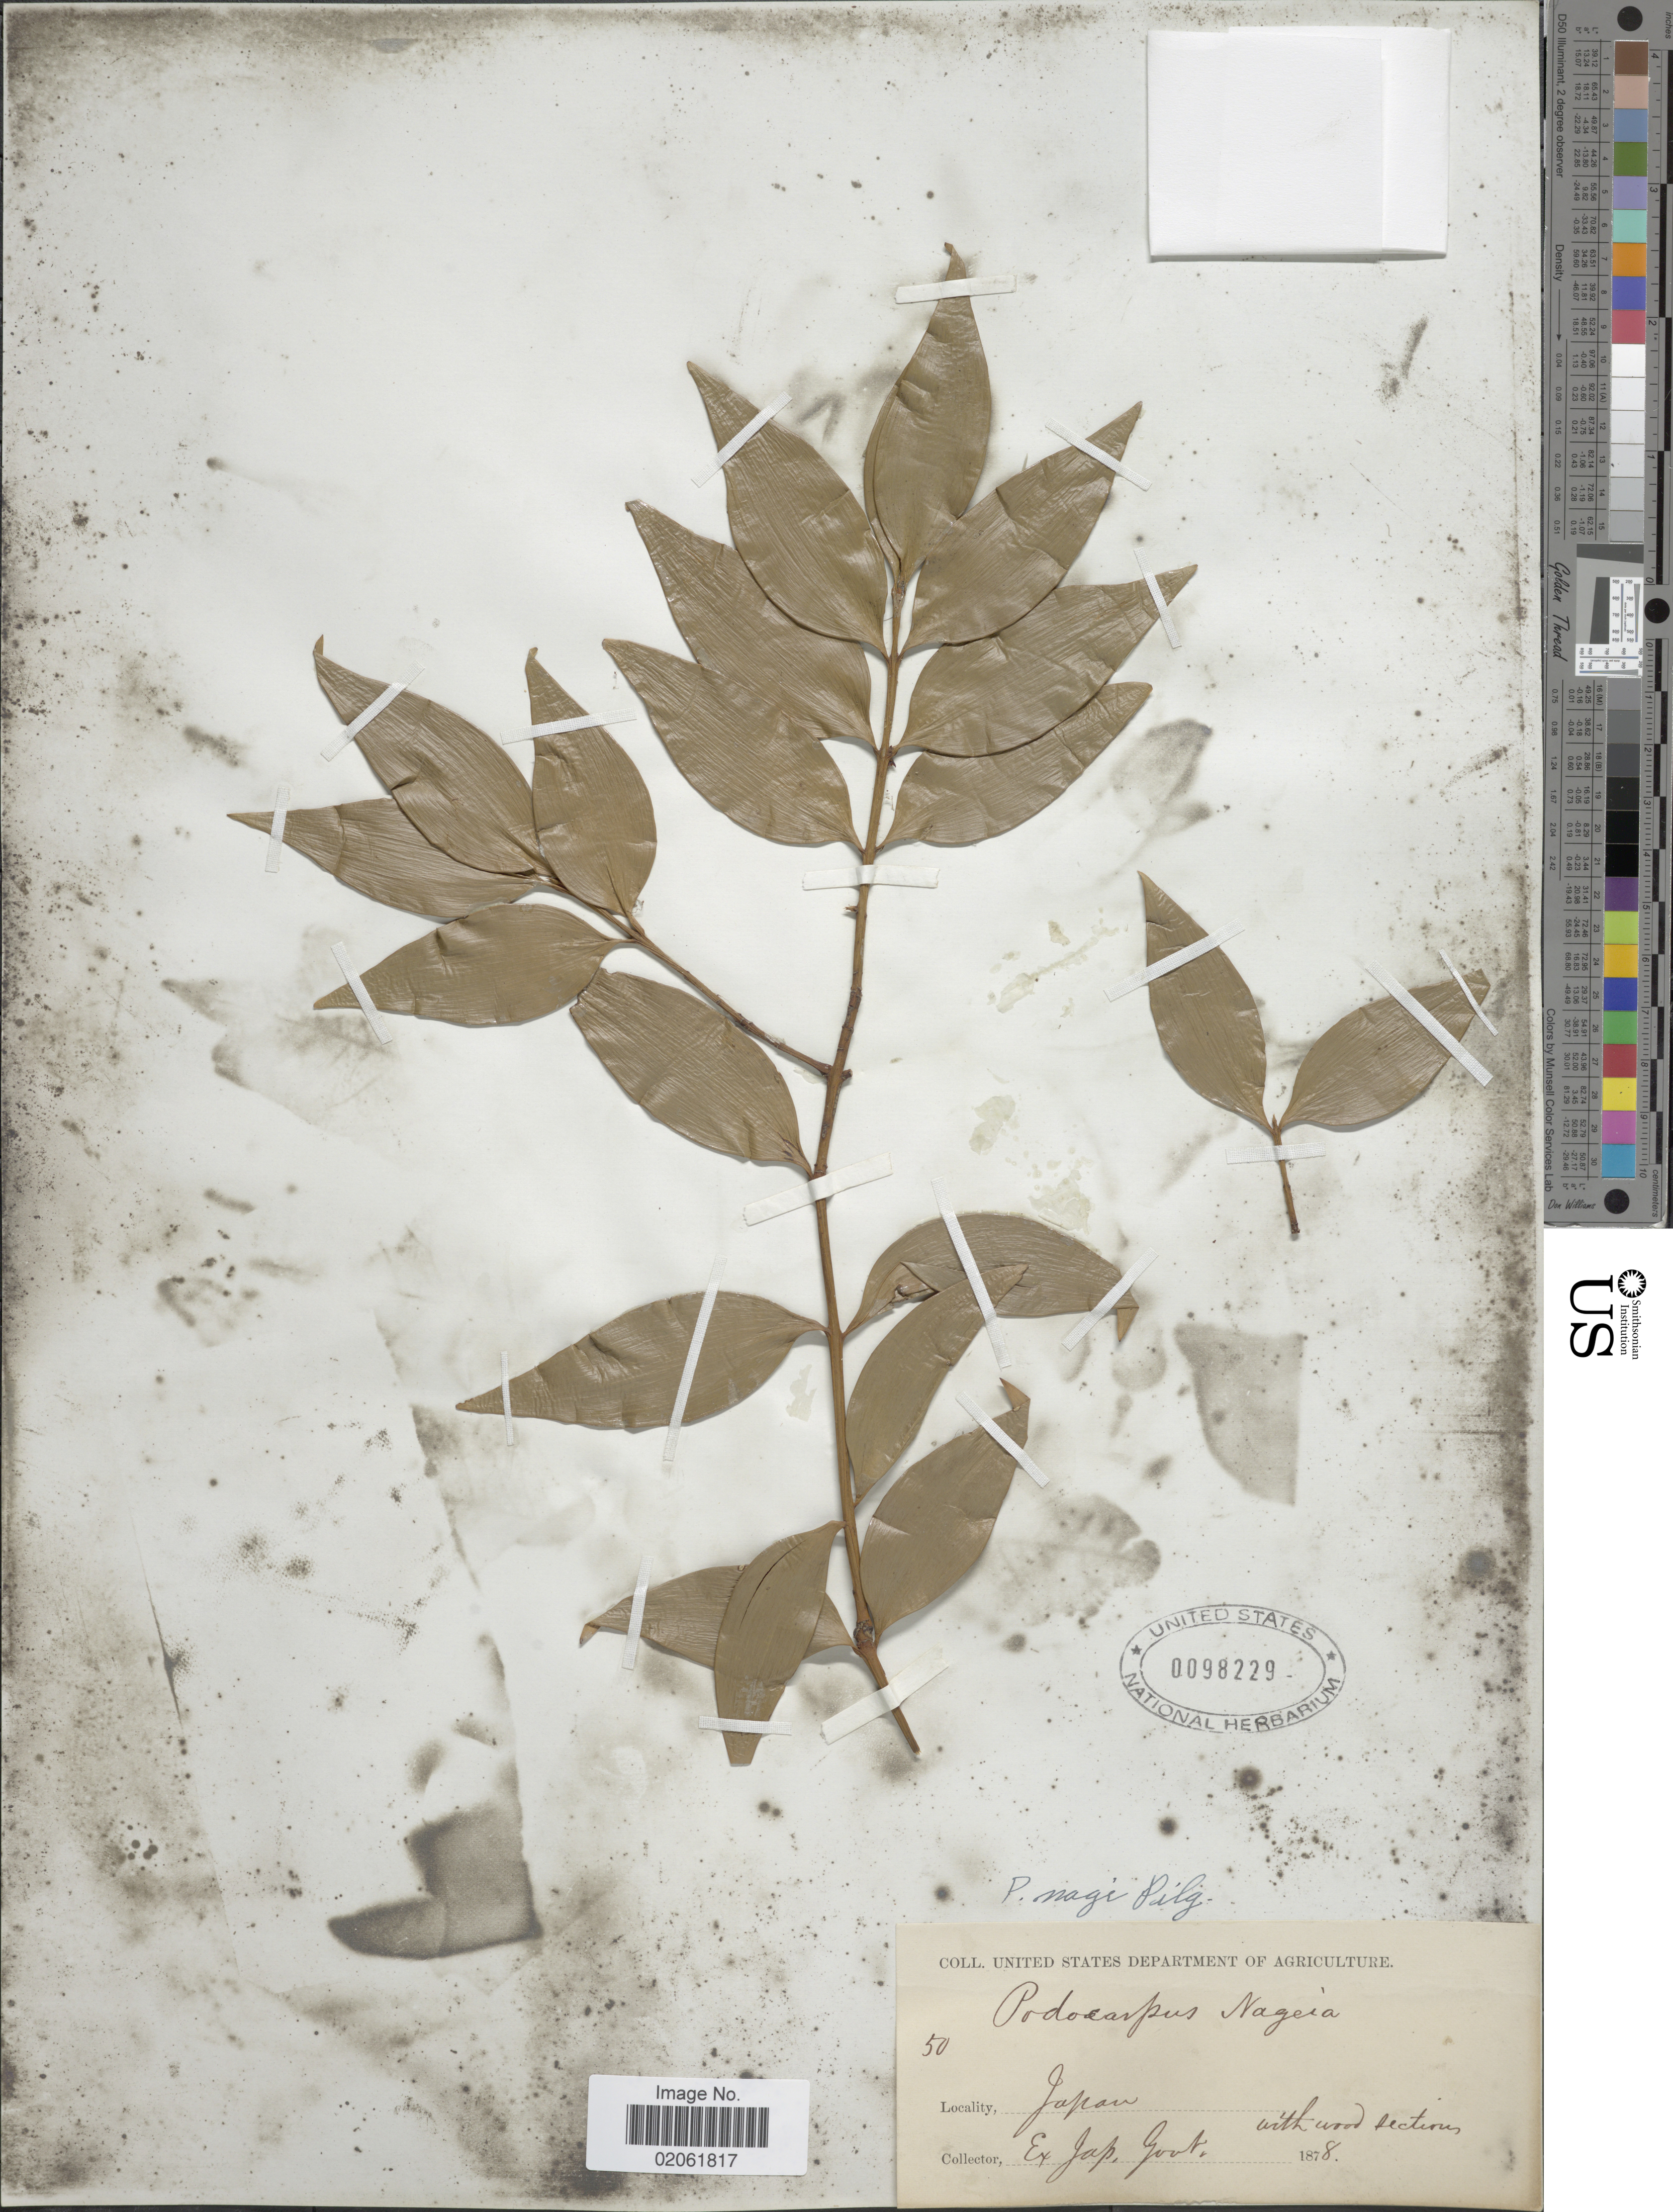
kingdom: Plantae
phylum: Tracheophyta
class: Pinopsida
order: Pinales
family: Podocarpaceae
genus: Podocarpus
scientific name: Podocarpus nagi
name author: (Thunb.) Pilg.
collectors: ex herb. Jap. Govt.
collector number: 50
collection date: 1878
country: Japan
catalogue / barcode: US 98229